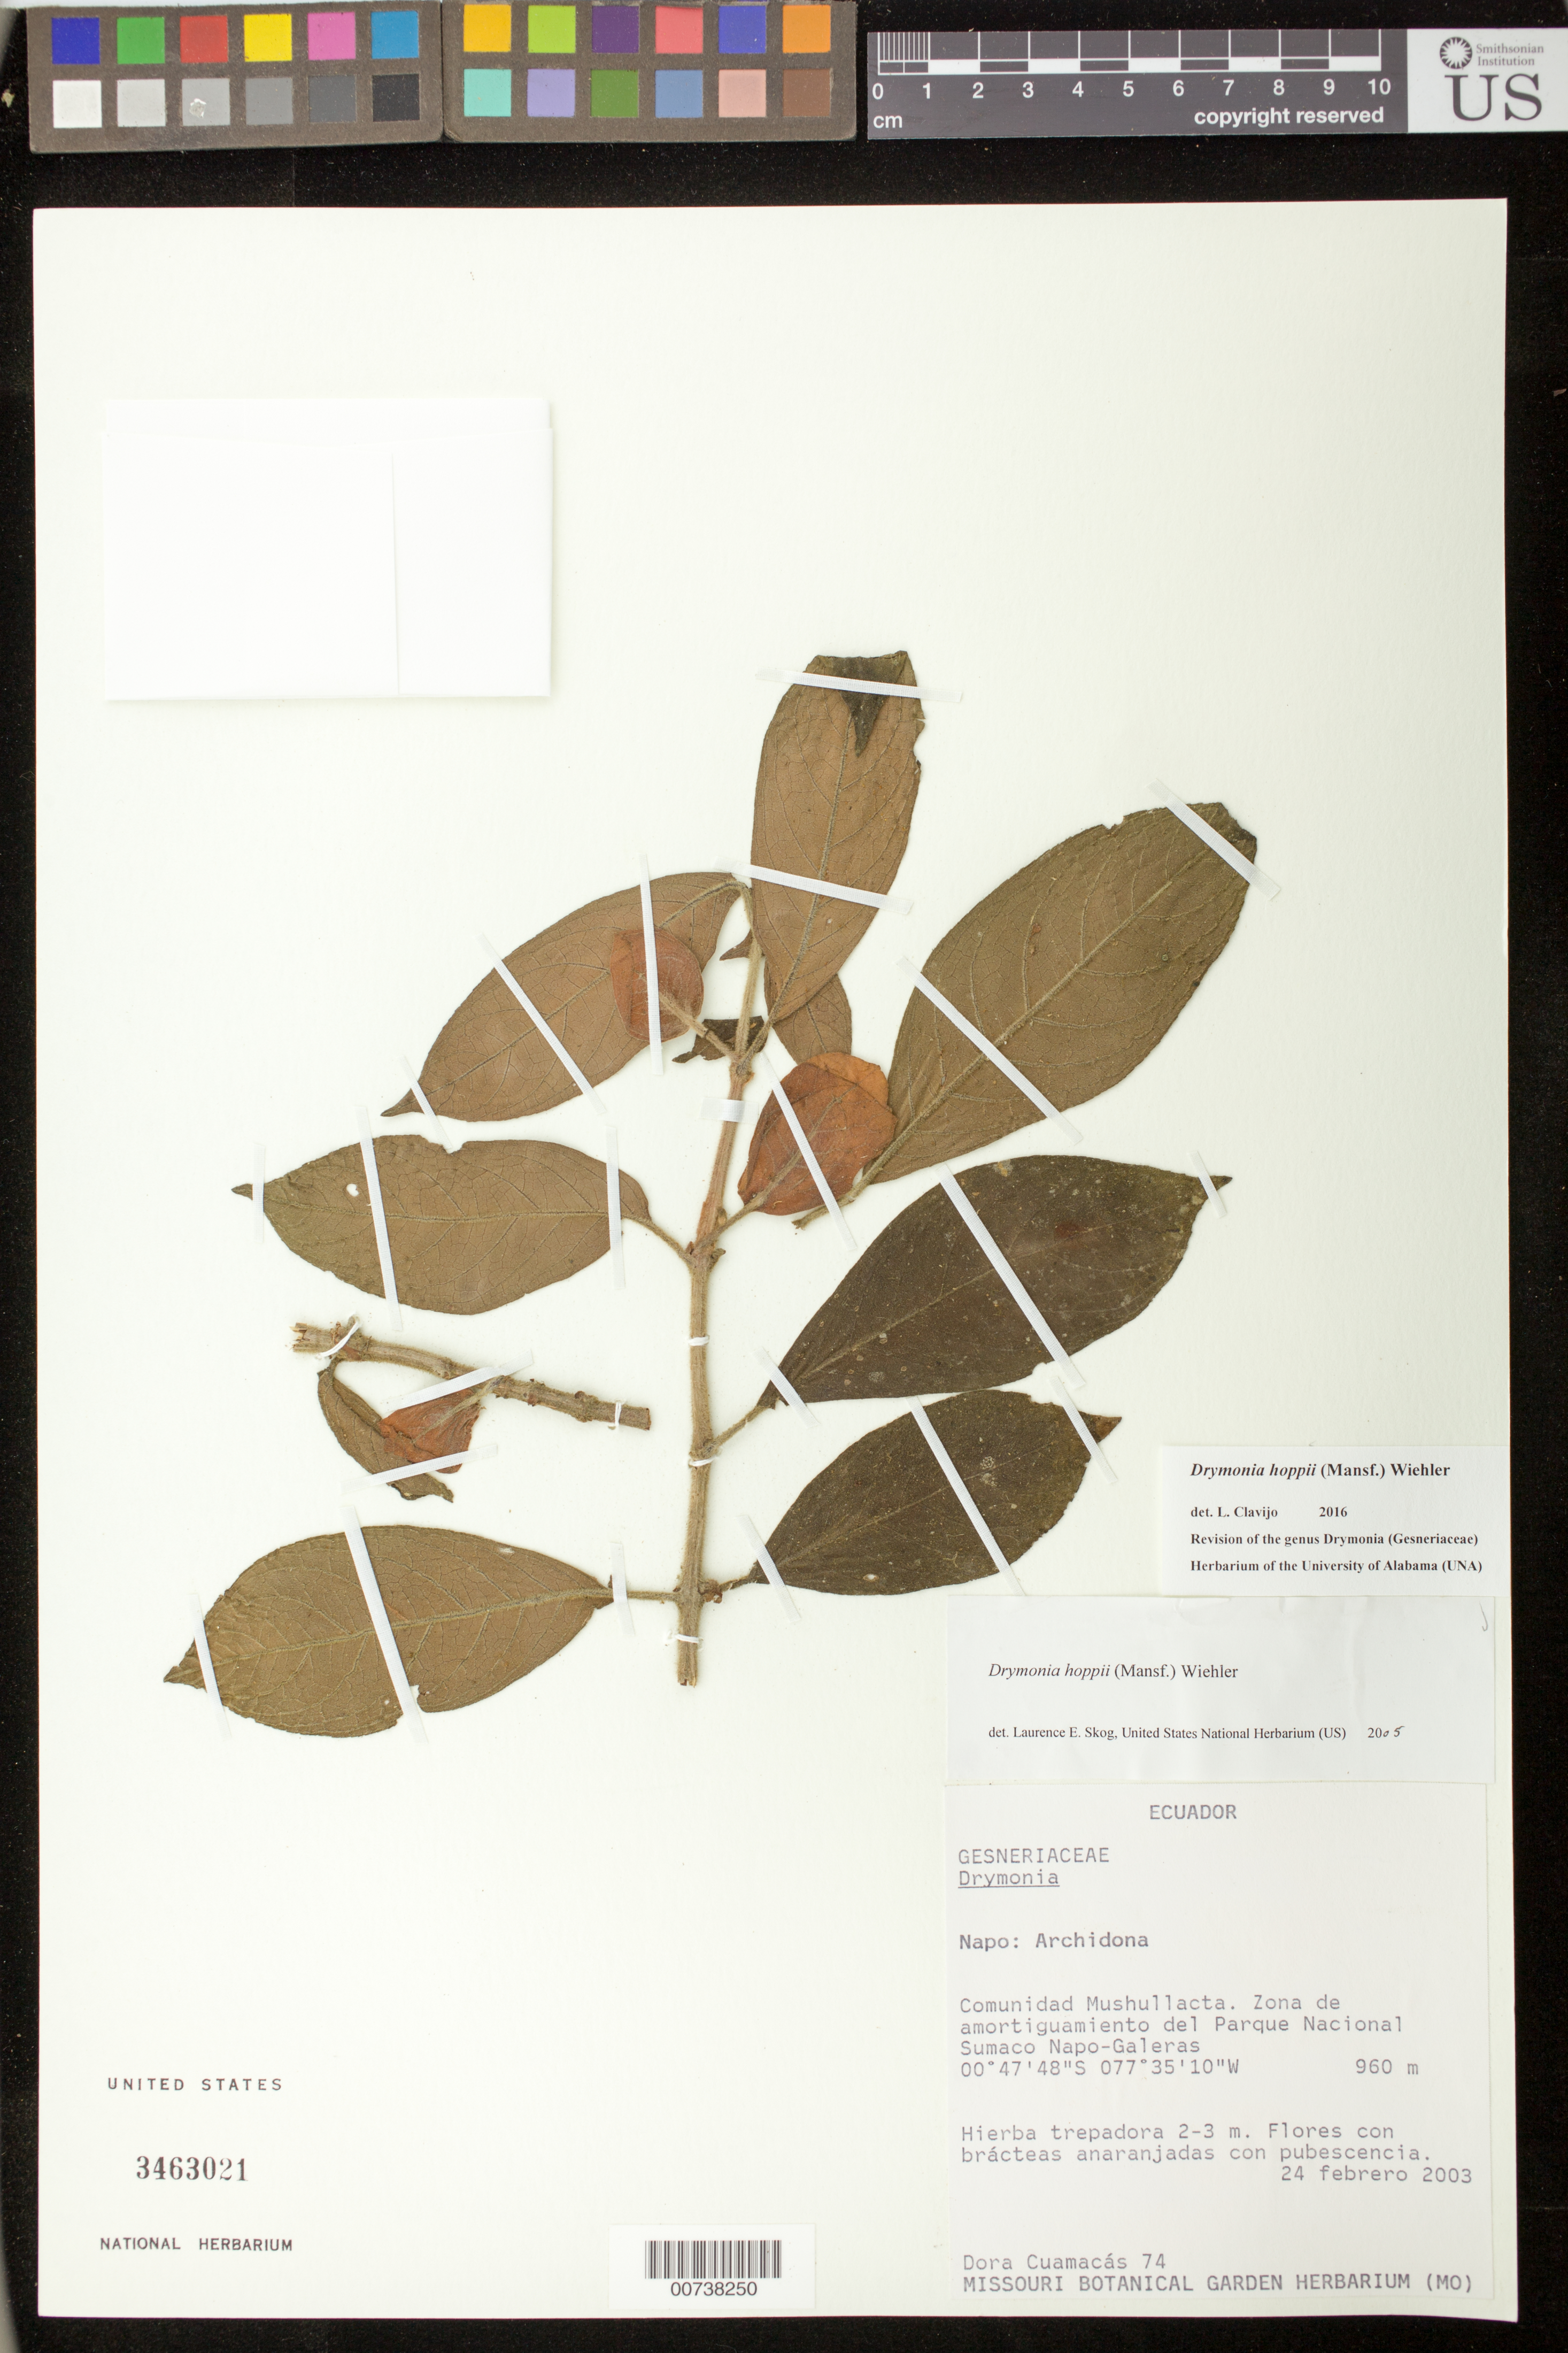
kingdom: Plantae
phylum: Tracheophyta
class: Magnoliopsida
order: Lamiales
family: Gesneriaceae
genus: Drymonia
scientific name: Drymonia hoppii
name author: (Mansf.) Wiehler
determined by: Skog, Laurence E.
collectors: D. Cuamacás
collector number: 74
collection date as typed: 24 Feb 2003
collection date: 2003-02-24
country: Ecuador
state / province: Napo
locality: Archidona. Comunidad Mushullacta. Zona de amortiguamiento del Parque Nacional Sumaco Napo-Galeras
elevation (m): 960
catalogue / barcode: US 3463021